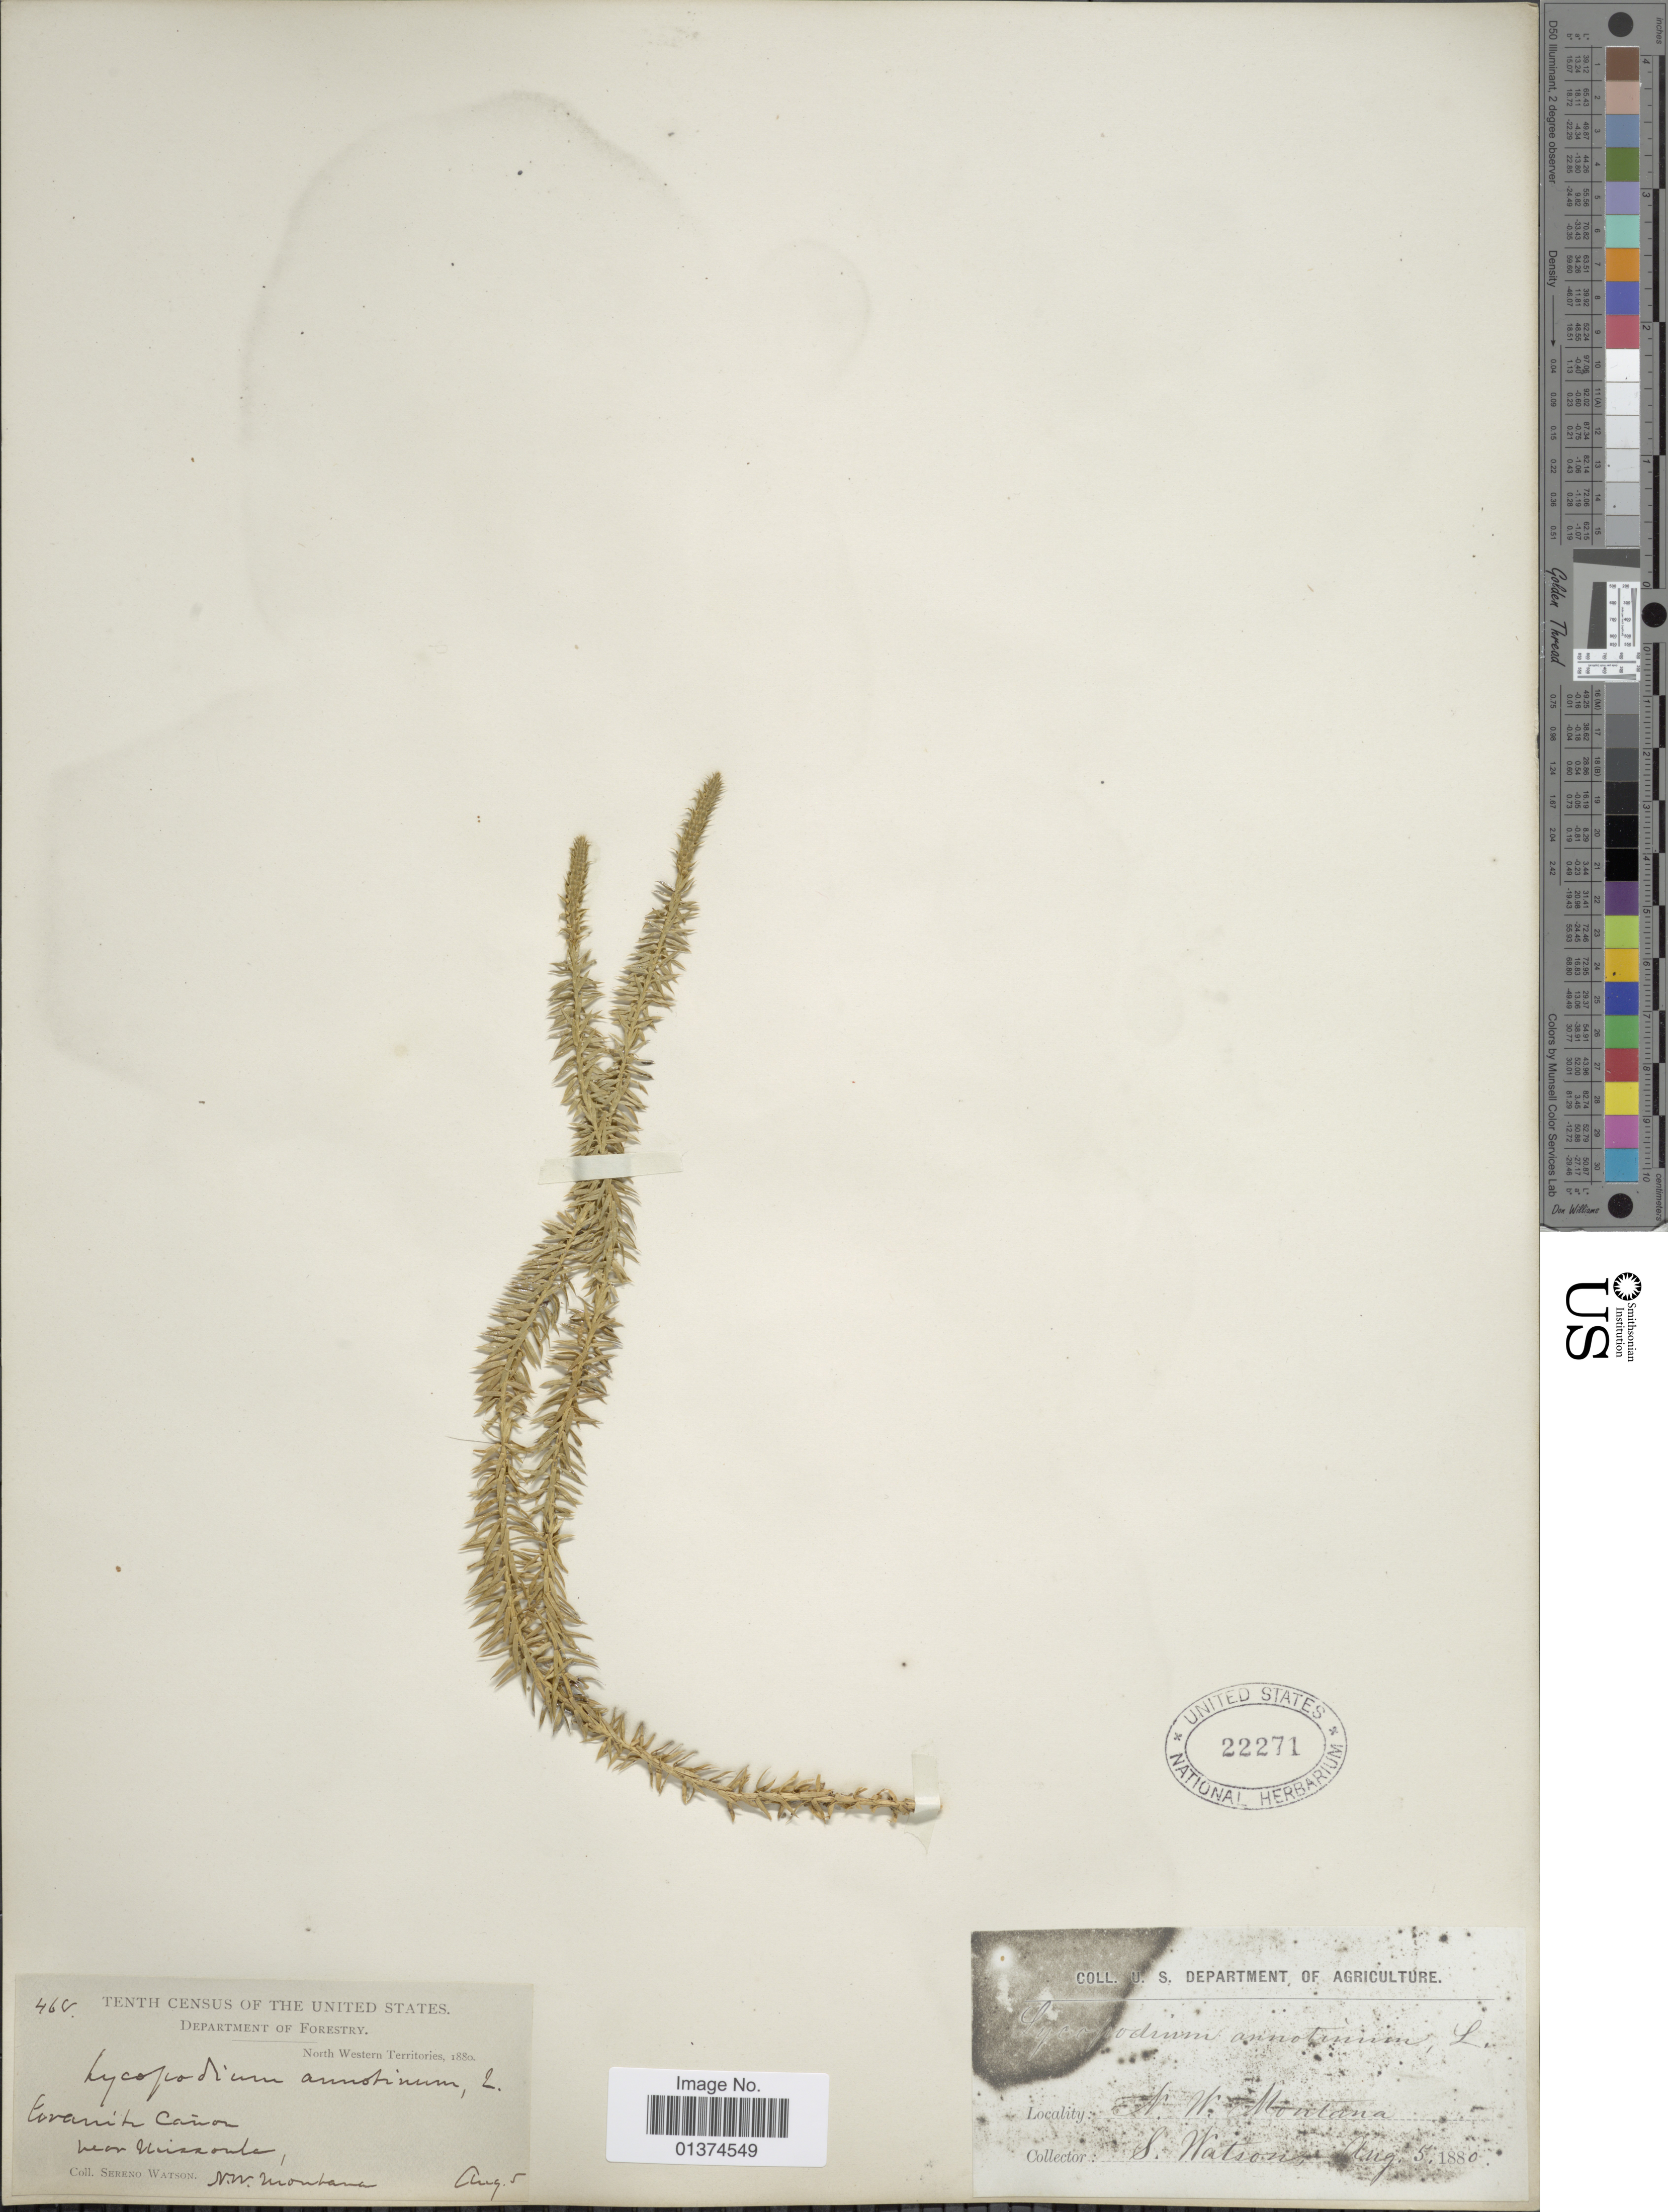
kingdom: Plantae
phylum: Tracheophyta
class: Lycopodiopsida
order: Lycopodiales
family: Lycopodiaceae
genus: Spinulum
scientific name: Spinulum annotinum subsp. annotinum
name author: (L.) A. Haines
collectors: S. Watson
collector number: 46*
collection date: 1880-08-05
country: United States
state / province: Montana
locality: North Western Territories, Granite Cañon near Missoula.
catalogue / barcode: US 22271